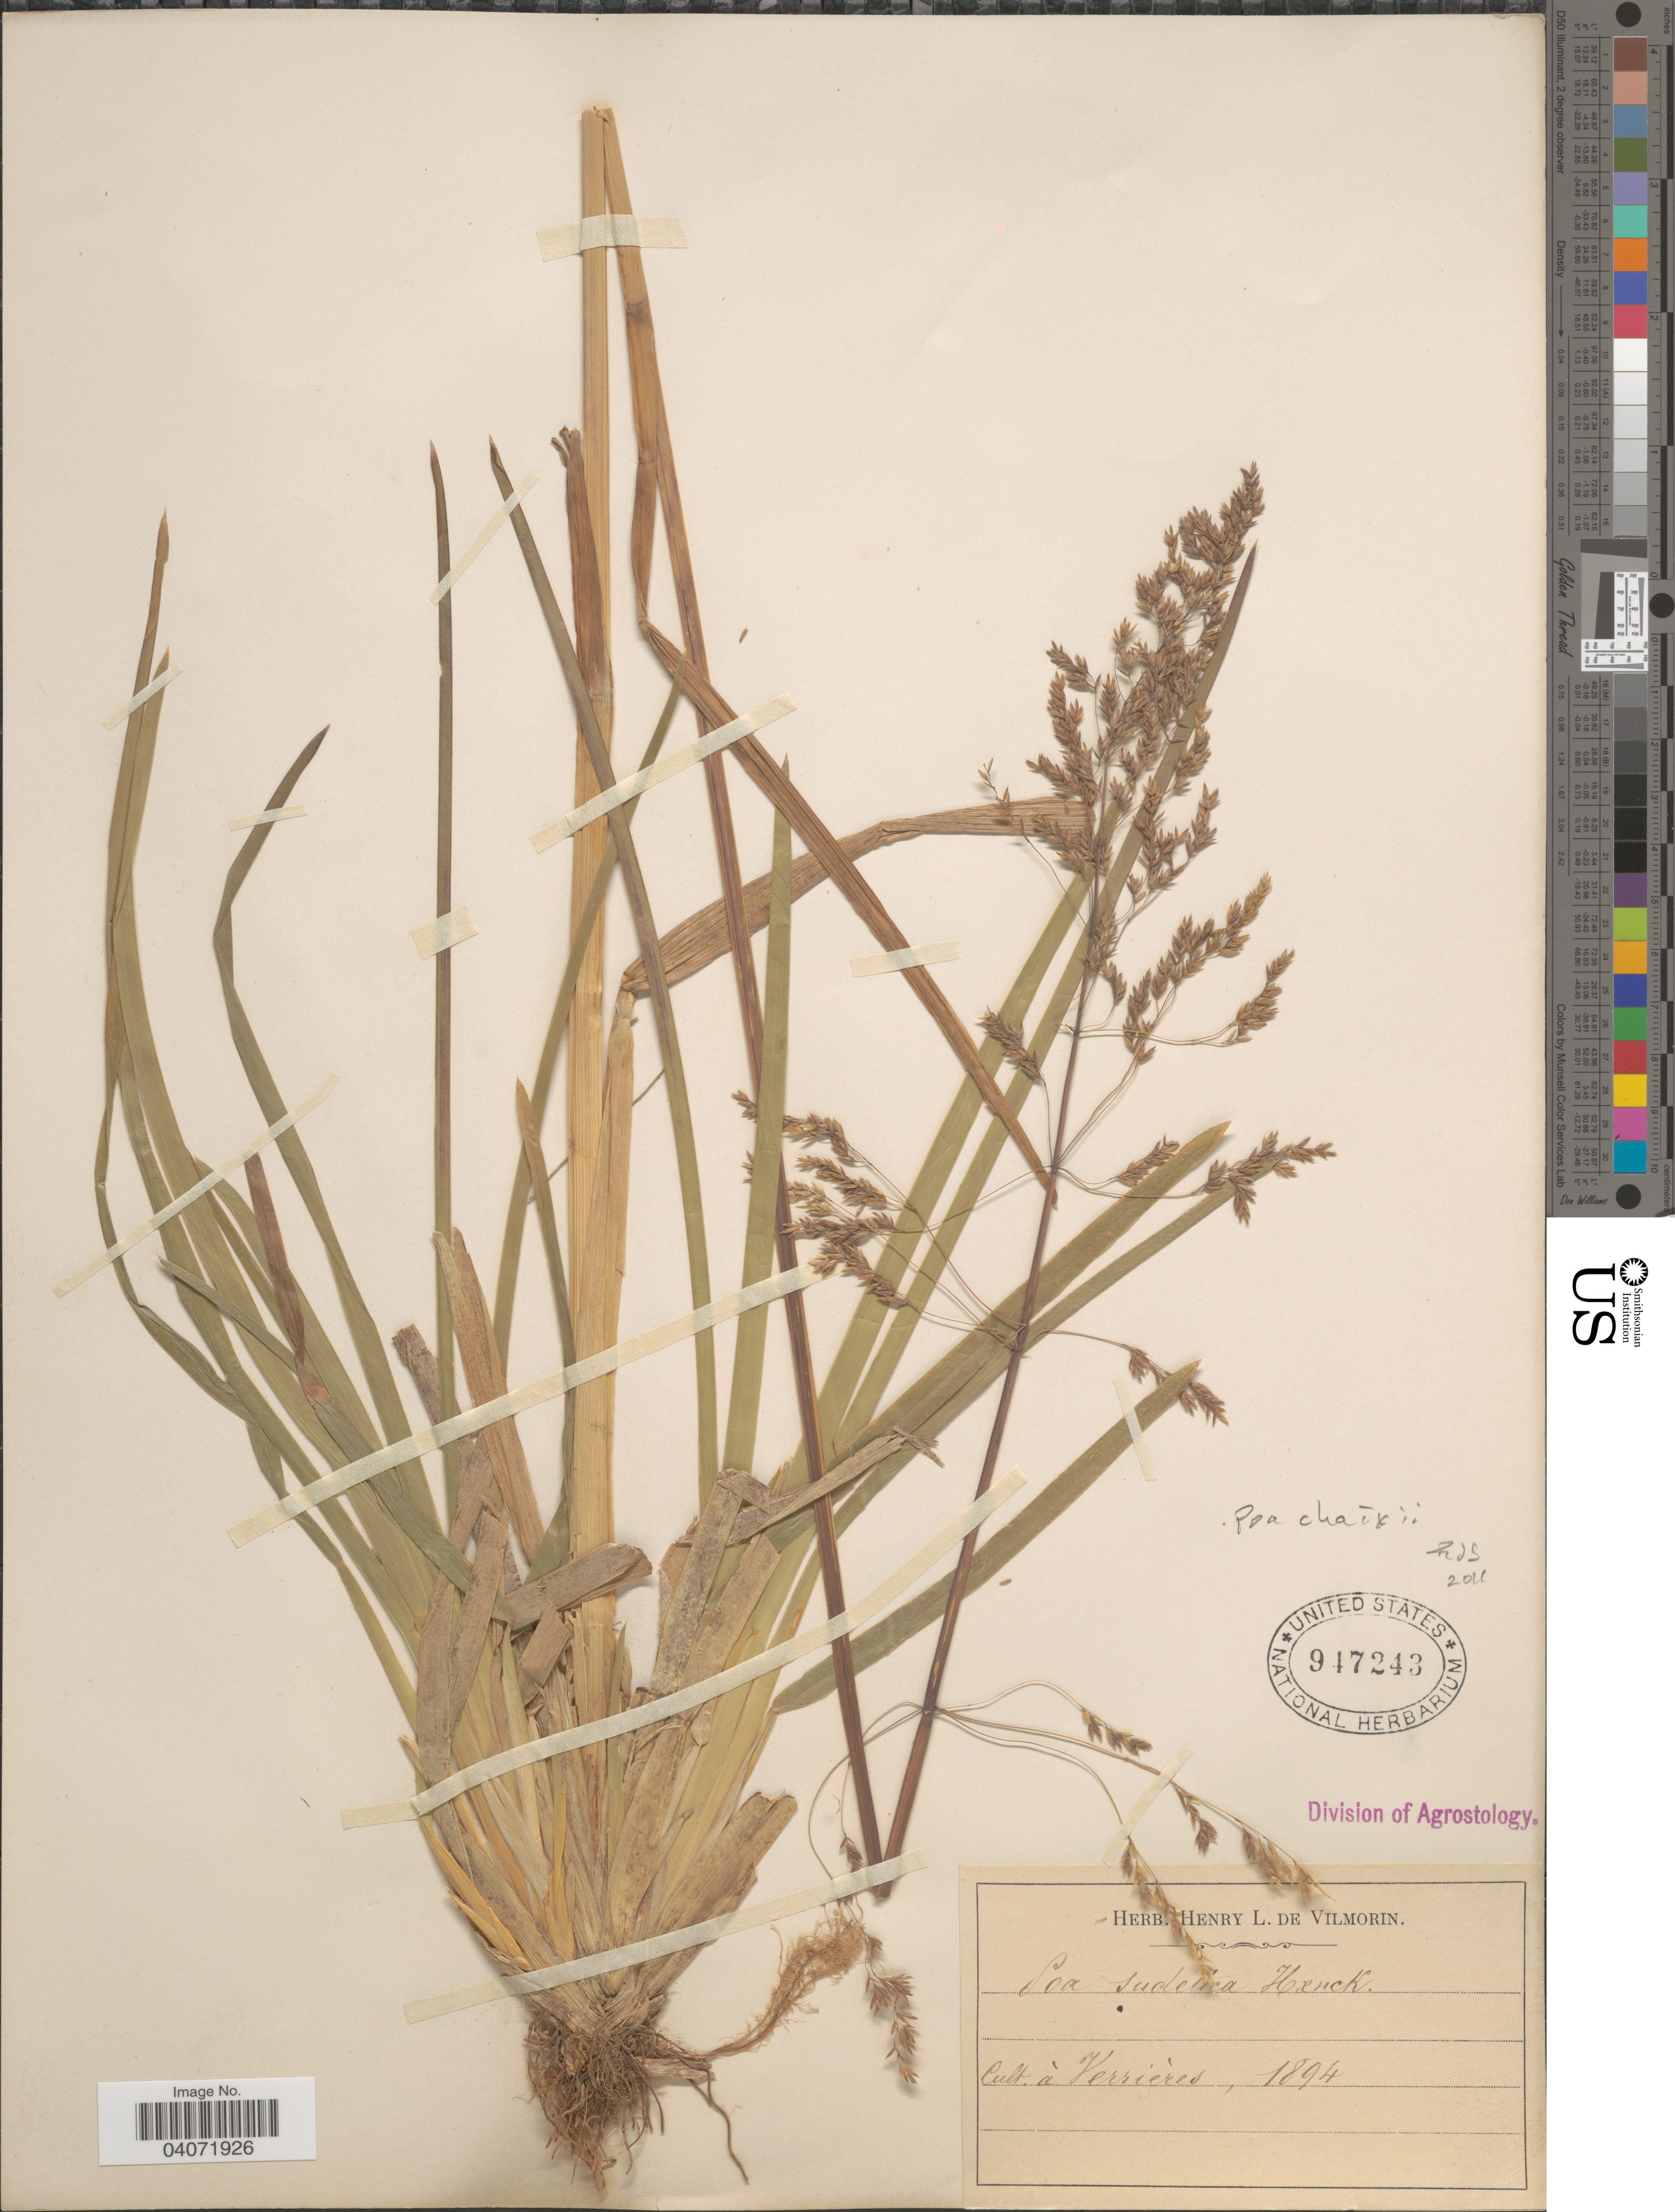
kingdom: Plantae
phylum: Tracheophyta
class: Liliopsida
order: Poales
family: Poaceae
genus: Poa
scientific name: Poa chaixii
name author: Vill.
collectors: Ex herb. L. de Vilmorin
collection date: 1894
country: France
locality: Verrières.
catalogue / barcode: US 947243